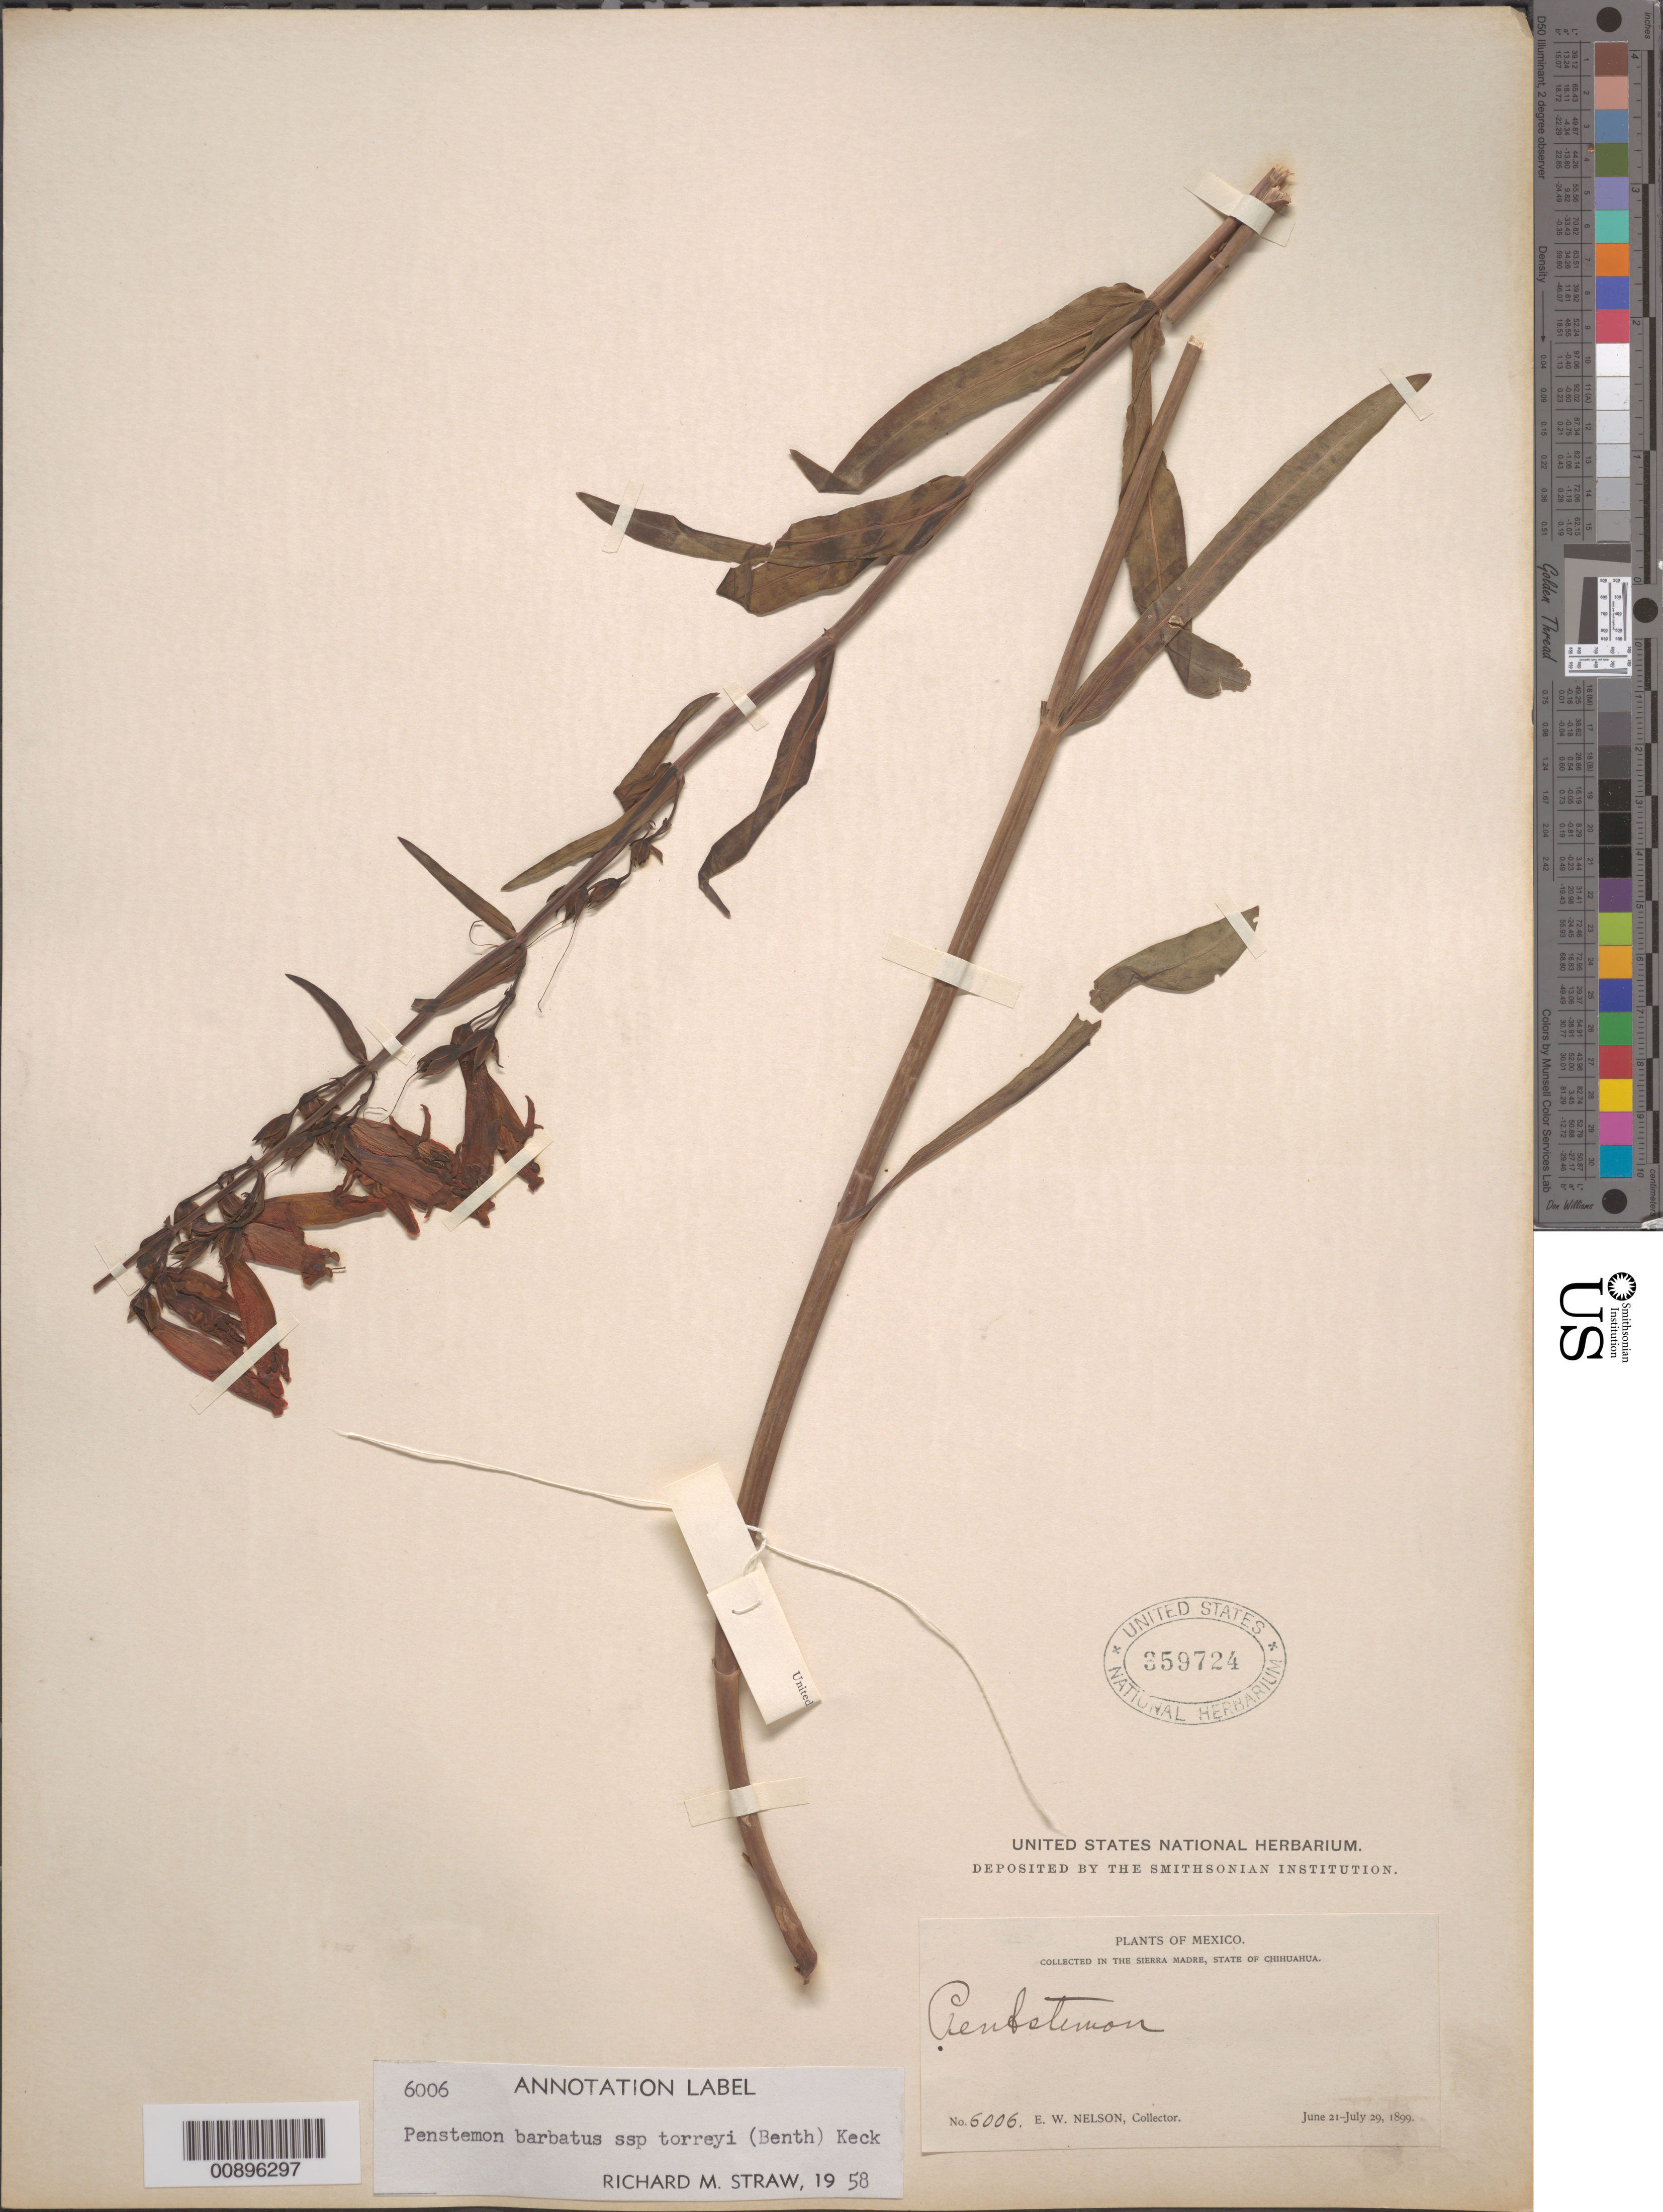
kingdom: Plantae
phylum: Tracheophyta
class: Magnoliopsida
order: Lamiales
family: Plantaginaceae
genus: Penstemon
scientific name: Penstemon barbatus subsp. torreyi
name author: (Benth.) D.D. Keck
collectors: E. W. Nelson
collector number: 6006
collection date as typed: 21 Jun 1899 to 29 Jul 1899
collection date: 1899-06-21/1899-07-29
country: Mexico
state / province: Chihuahua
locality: Sierra Madre, Chihuahua.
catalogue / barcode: US 359724